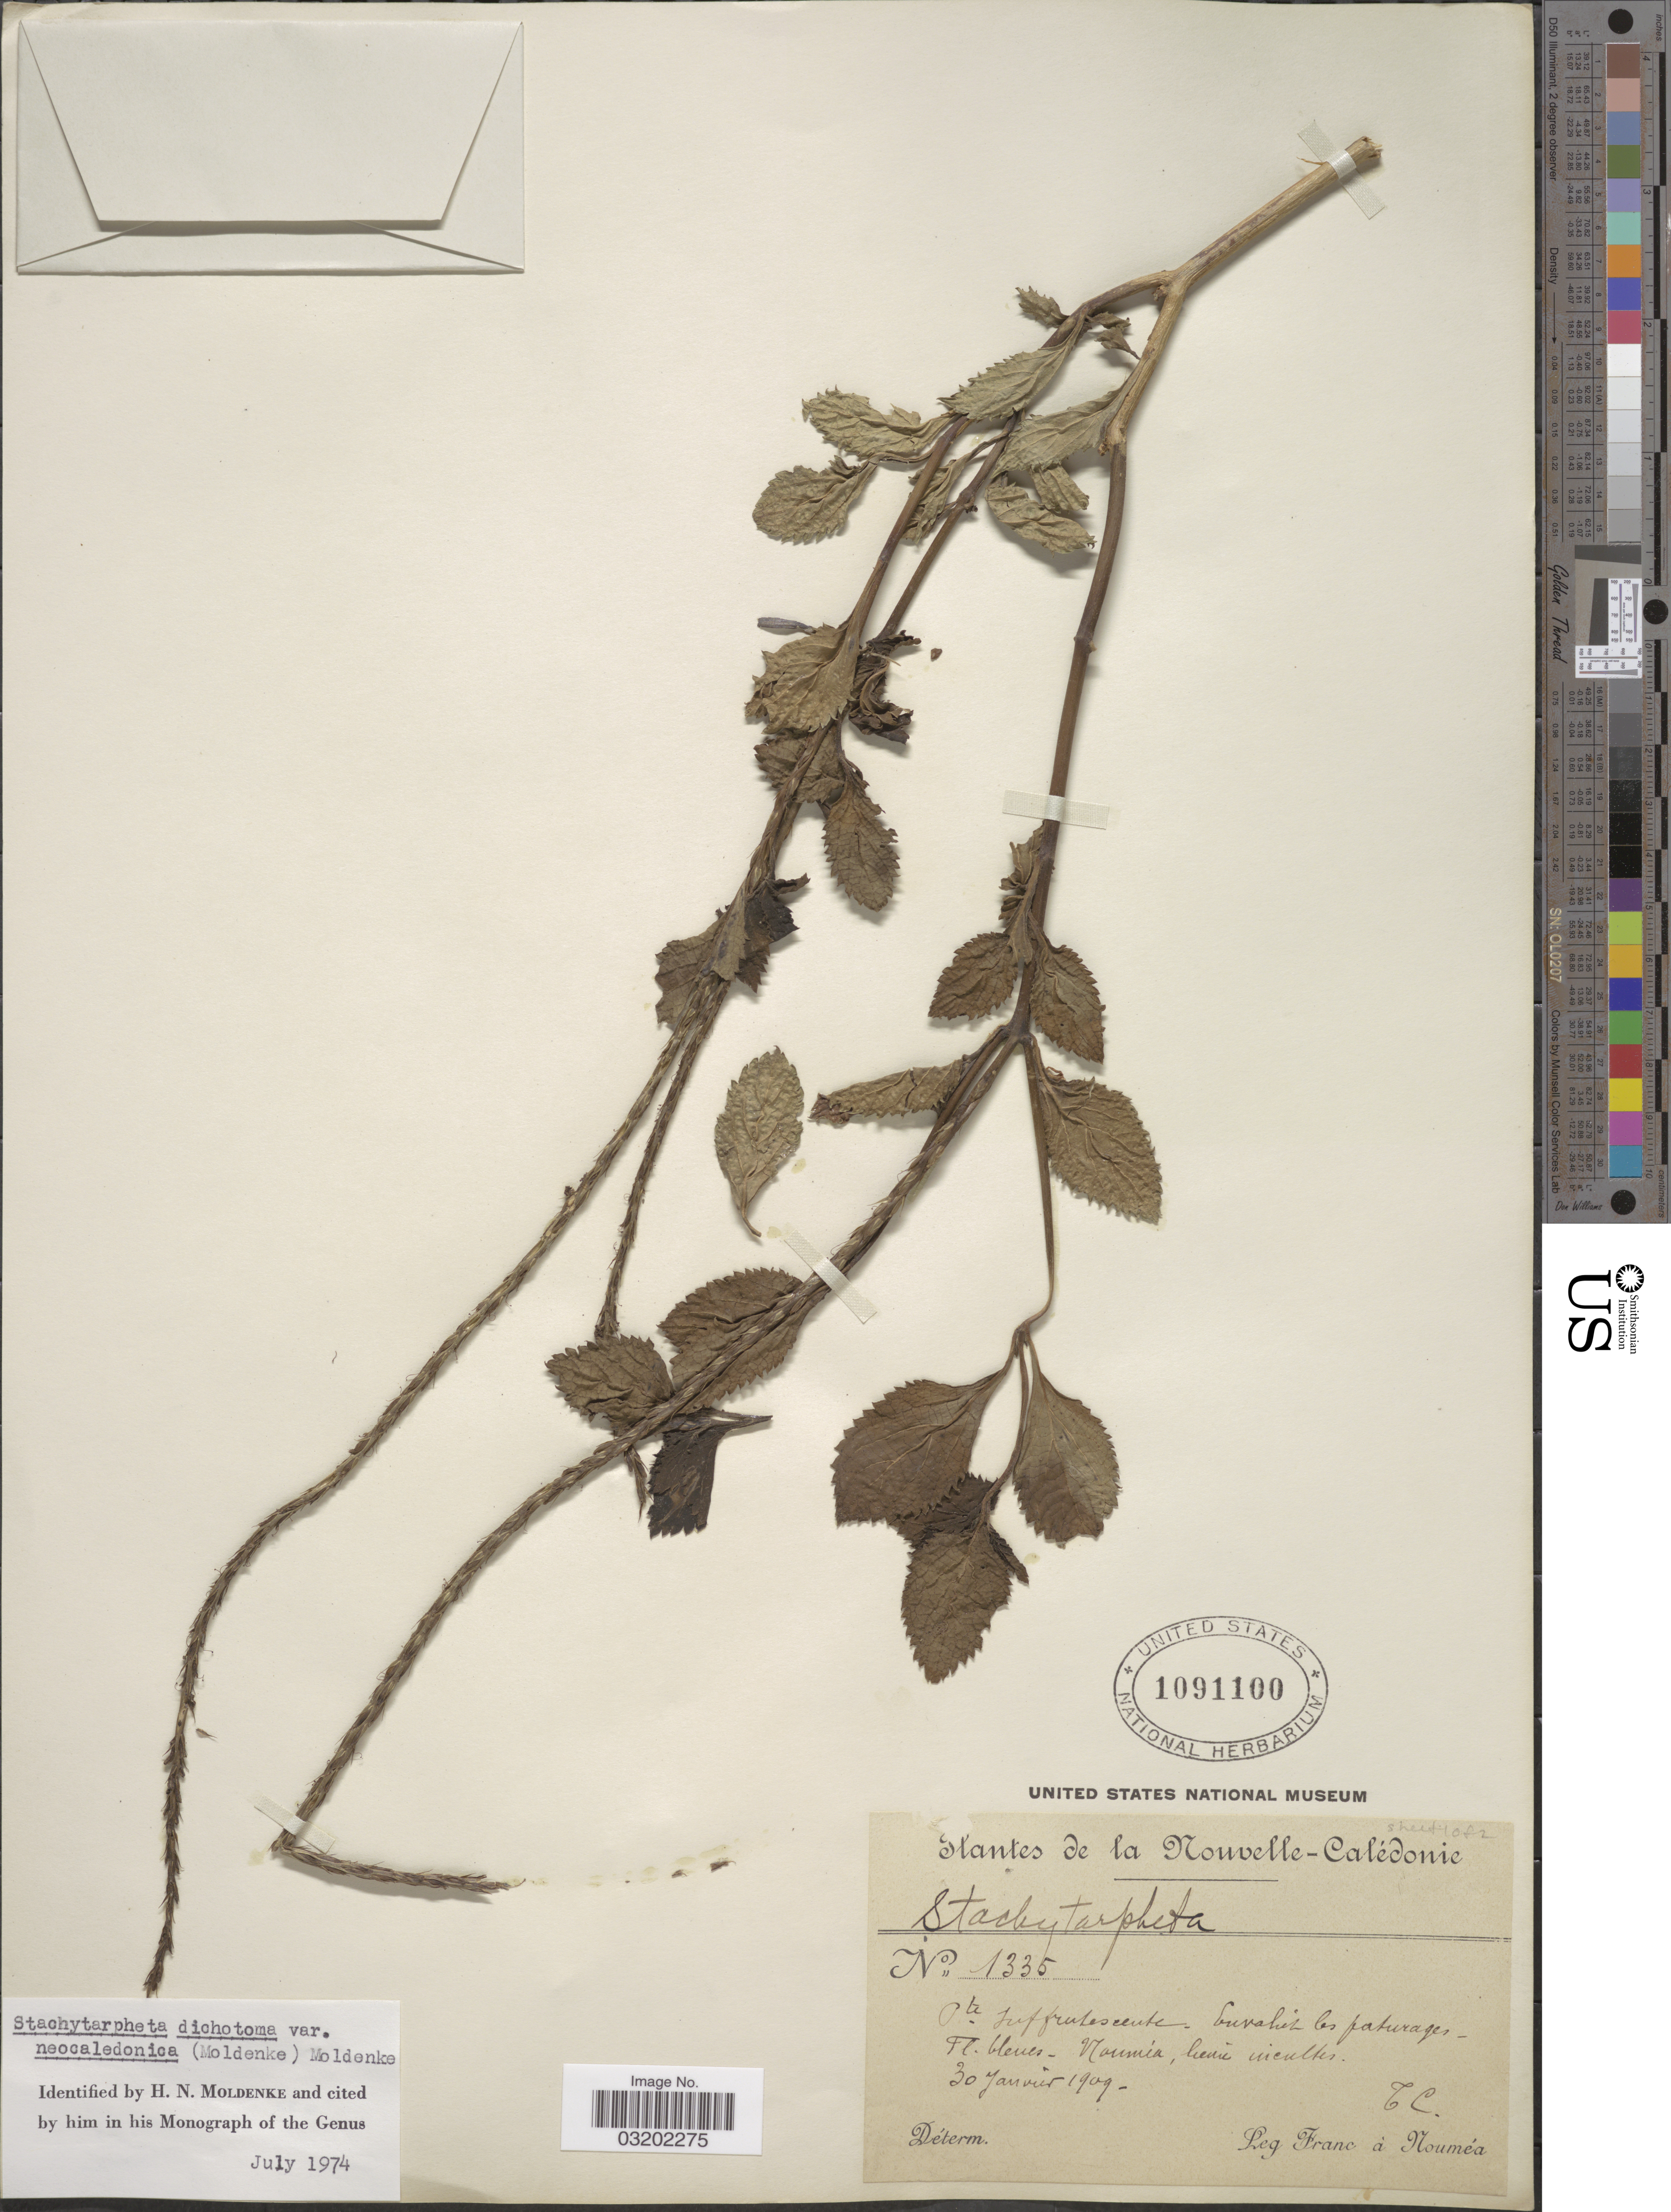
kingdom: Plantae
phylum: Tracheophyta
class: Magnoliopsida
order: Lamiales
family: Verbenaceae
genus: Stachytarpheta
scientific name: Stachytarpheta dichotoma var. neocaledonica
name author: Moldenke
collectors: Franc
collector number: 1335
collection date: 1909-01-30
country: New Caledonia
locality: Nouméa.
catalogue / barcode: US 1091100